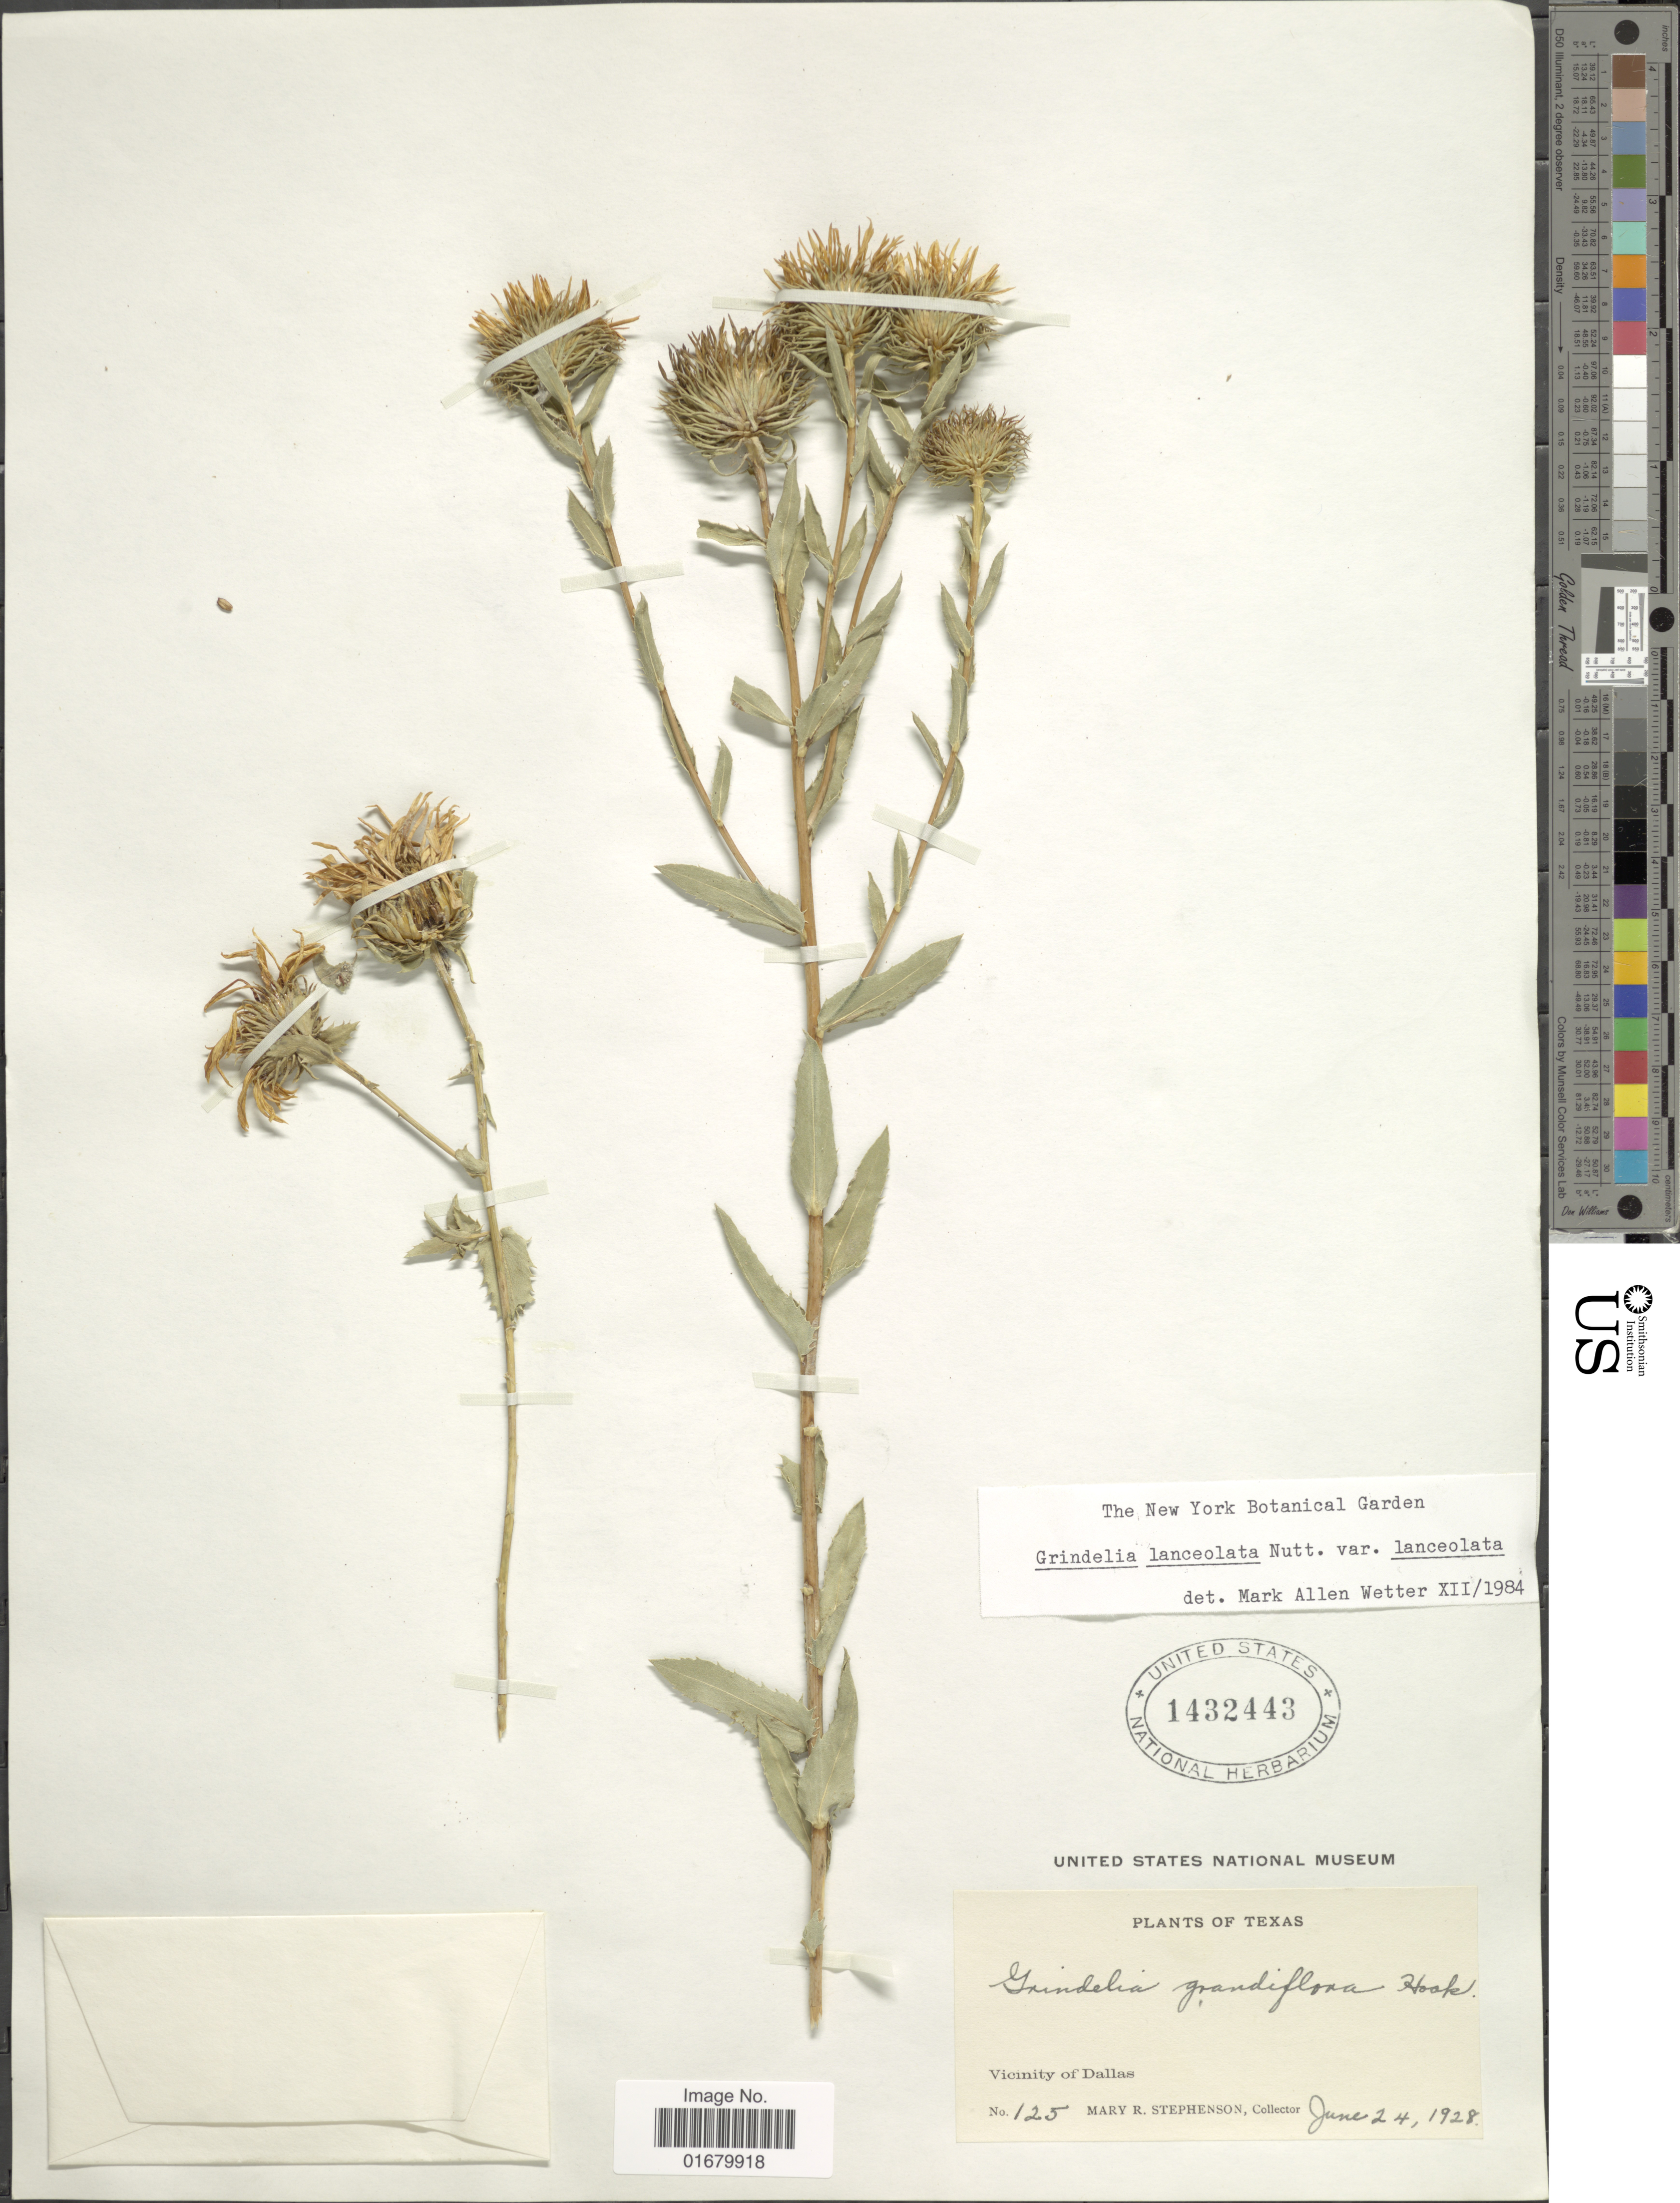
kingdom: Plantae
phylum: Tracheophyta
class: Magnoliopsida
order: Asterales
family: Asteraceae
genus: Grindelia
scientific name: Grindelia lanceolata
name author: Nutt.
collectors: M. Stephenson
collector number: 125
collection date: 1928-06-24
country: United States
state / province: Texas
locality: Vicinity of Dallas.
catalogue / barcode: US 1432443